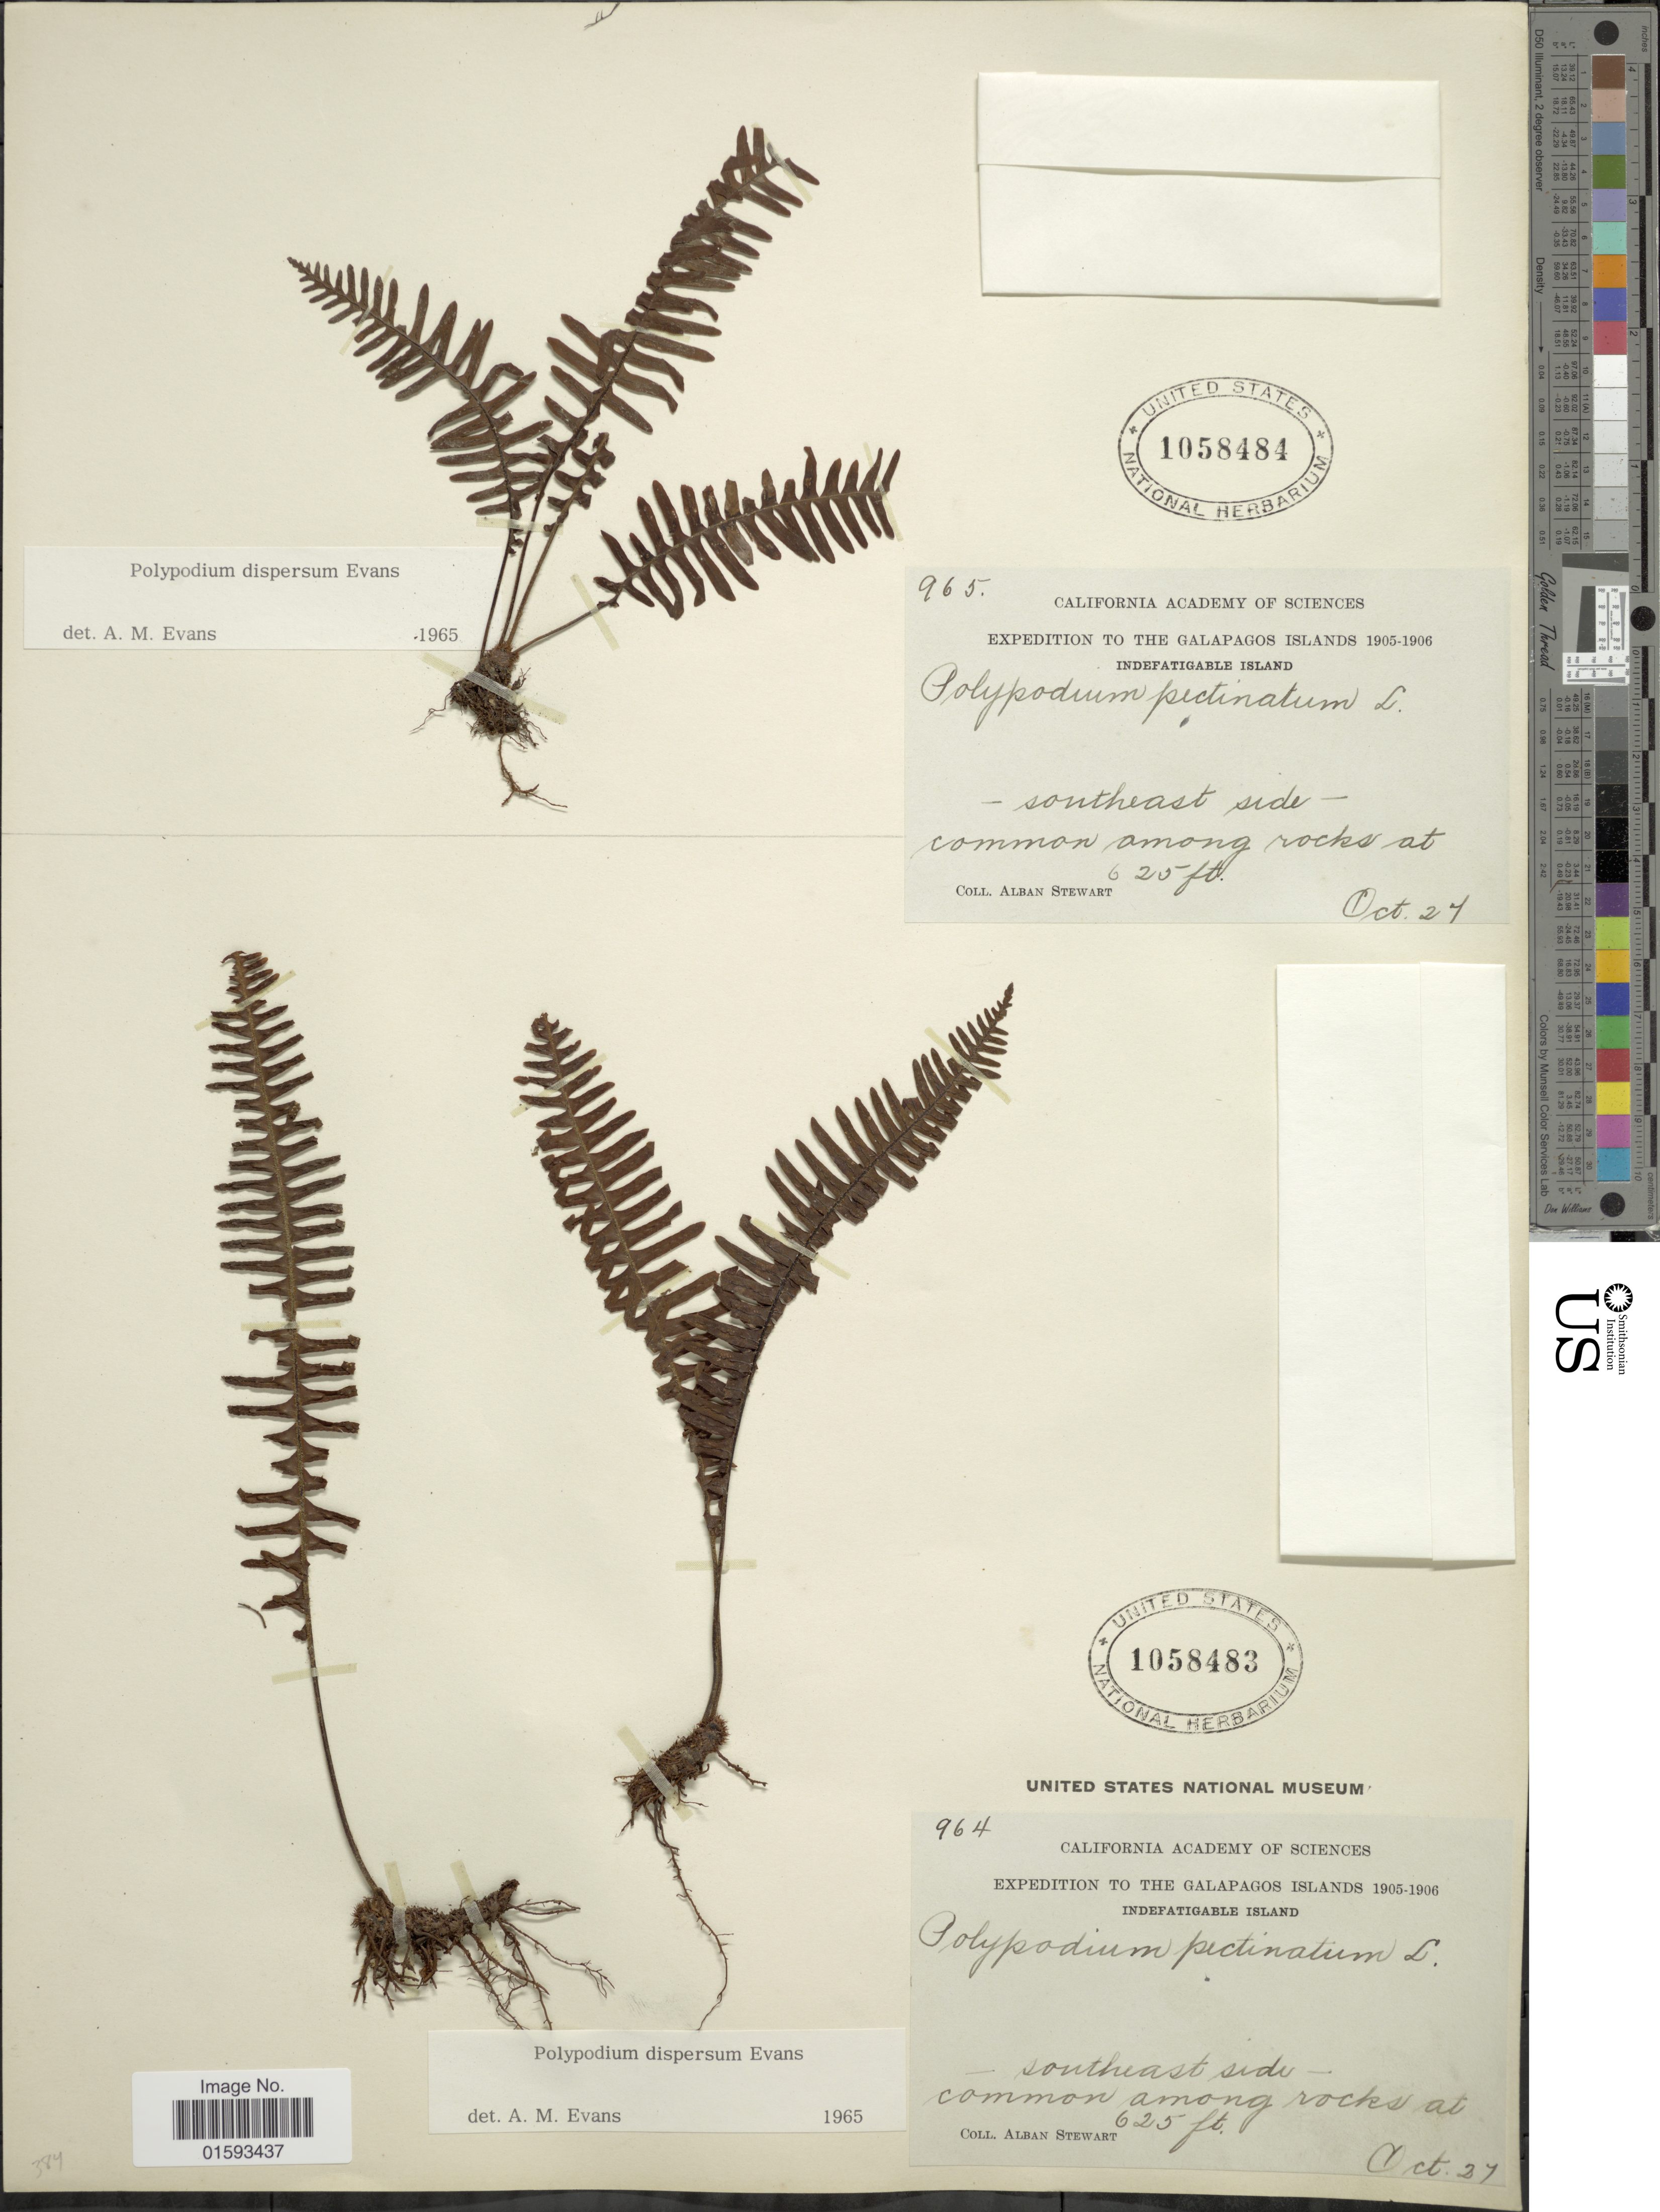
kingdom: Plantae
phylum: Tracheophyta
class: Polypodiopsida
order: Polypodiales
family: Polypodiaceae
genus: Pecluma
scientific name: Pecluma dispersa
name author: (A.M. Evans) M.G. Price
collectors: A. Stewart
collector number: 965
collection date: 1905-10-27/1906-10-27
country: Ecuador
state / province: Colón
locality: Galapagos Islands, Indefatigable Island, Southeast side, common among rocks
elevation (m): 190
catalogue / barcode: US 1058484